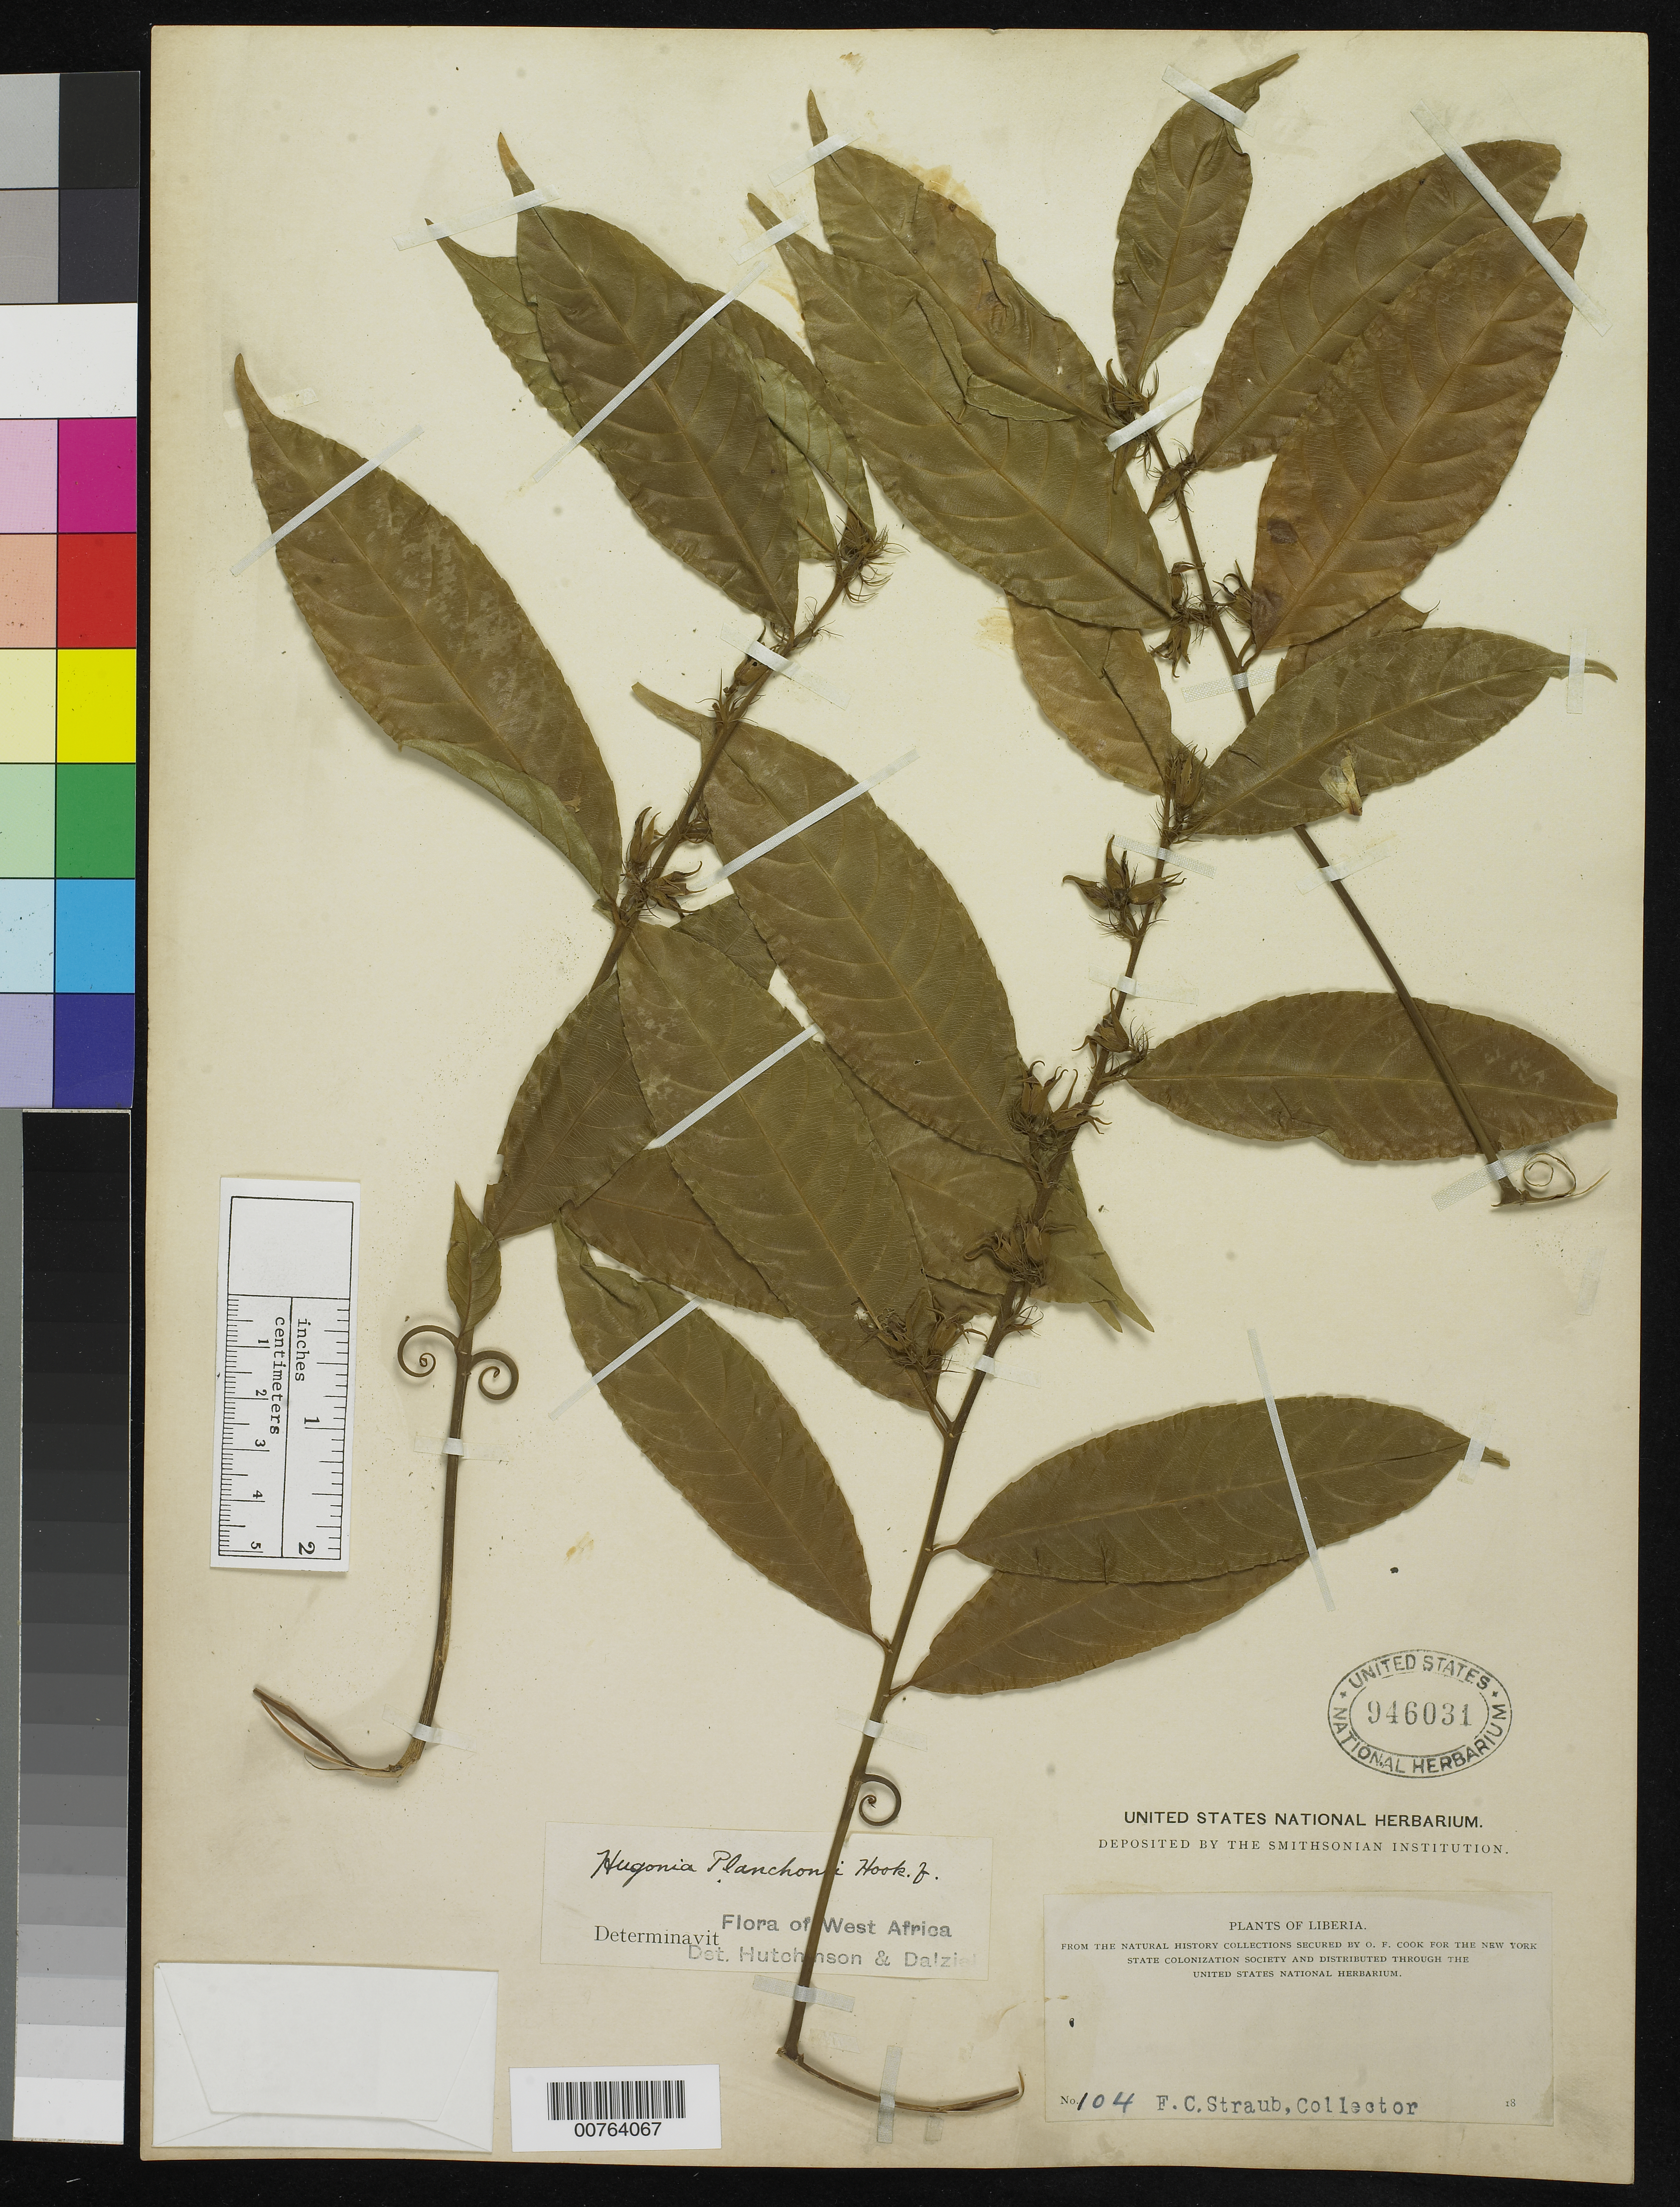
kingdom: Plantae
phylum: Tracheophyta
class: Magnoliopsida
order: Malpighiales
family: Linaceae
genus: Hugonia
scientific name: Hugonia planchonii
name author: Hook. f.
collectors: F. Straub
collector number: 104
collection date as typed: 18--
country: Liberia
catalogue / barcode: US 946031